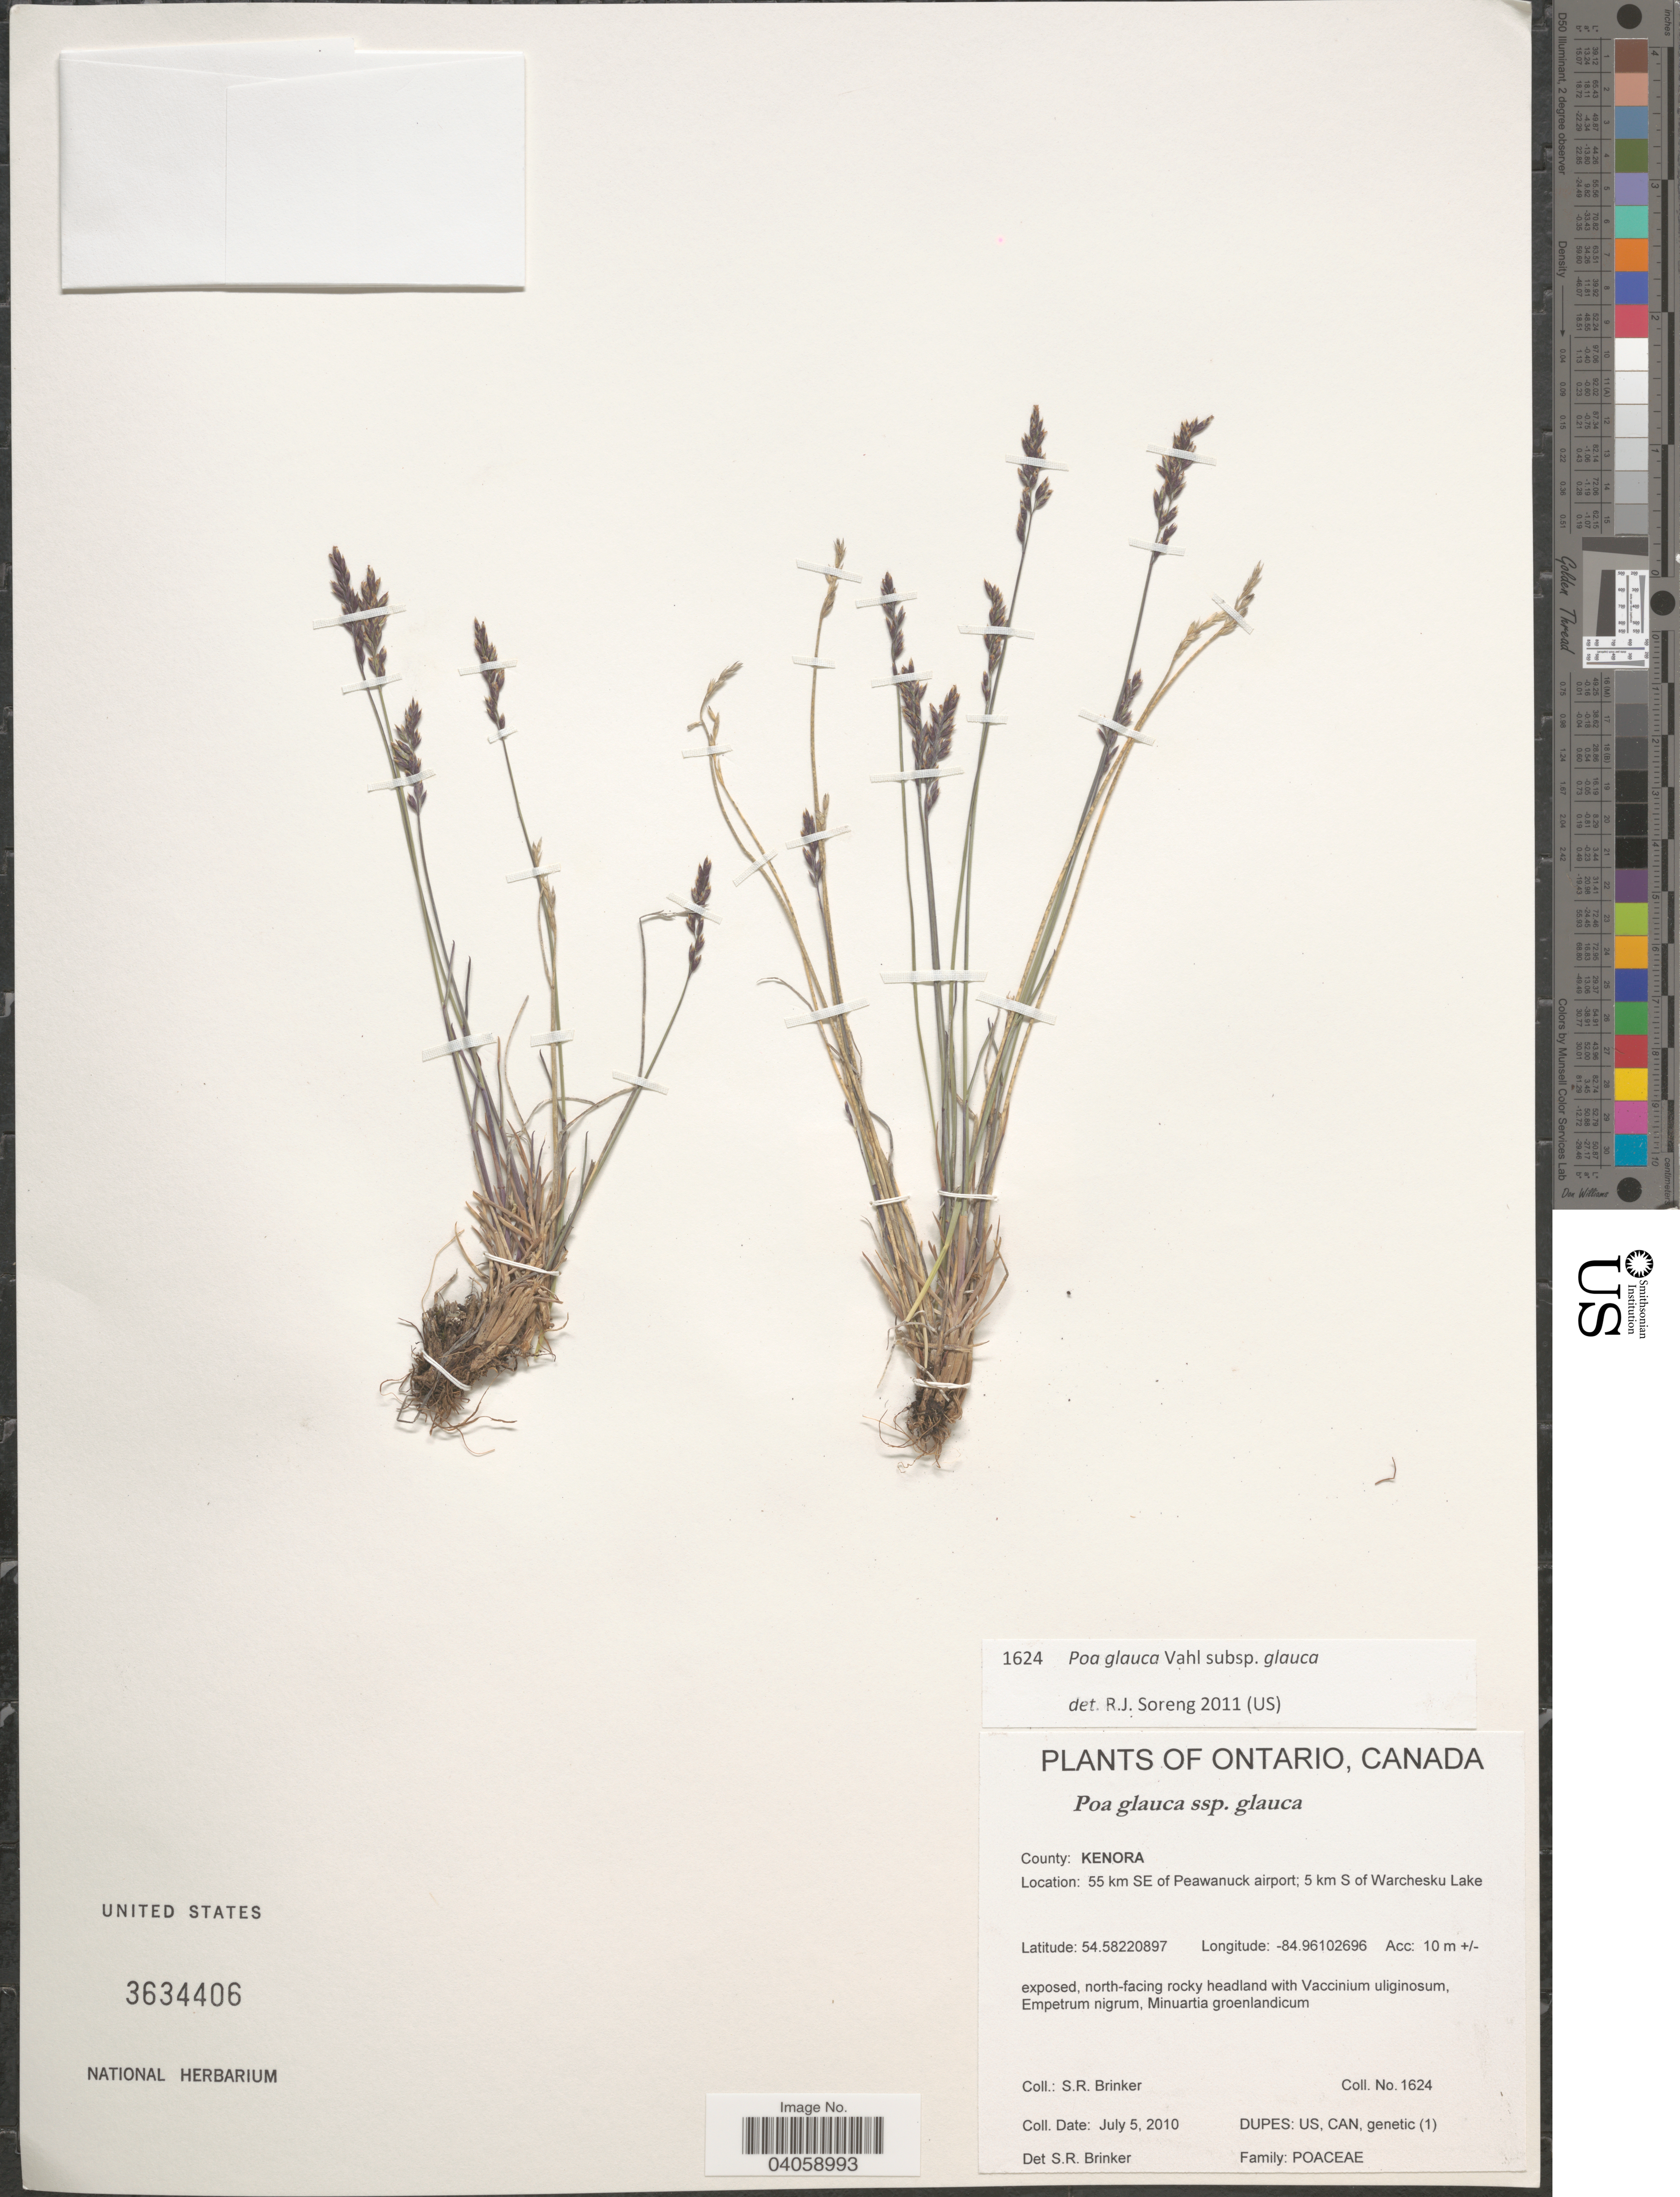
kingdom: Plantae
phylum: Tracheophyta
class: Liliopsida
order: Poales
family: Poaceae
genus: Poa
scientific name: Poa glauca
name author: Vahl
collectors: S. Brinker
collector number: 1624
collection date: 2010-07-05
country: Canada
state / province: Ontario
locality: County: Kenora. 55 km SE of Peawanuck airport; 5 km S of Warchesku Lake. Exposed, north-facing rocky headland.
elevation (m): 10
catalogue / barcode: US 3634406